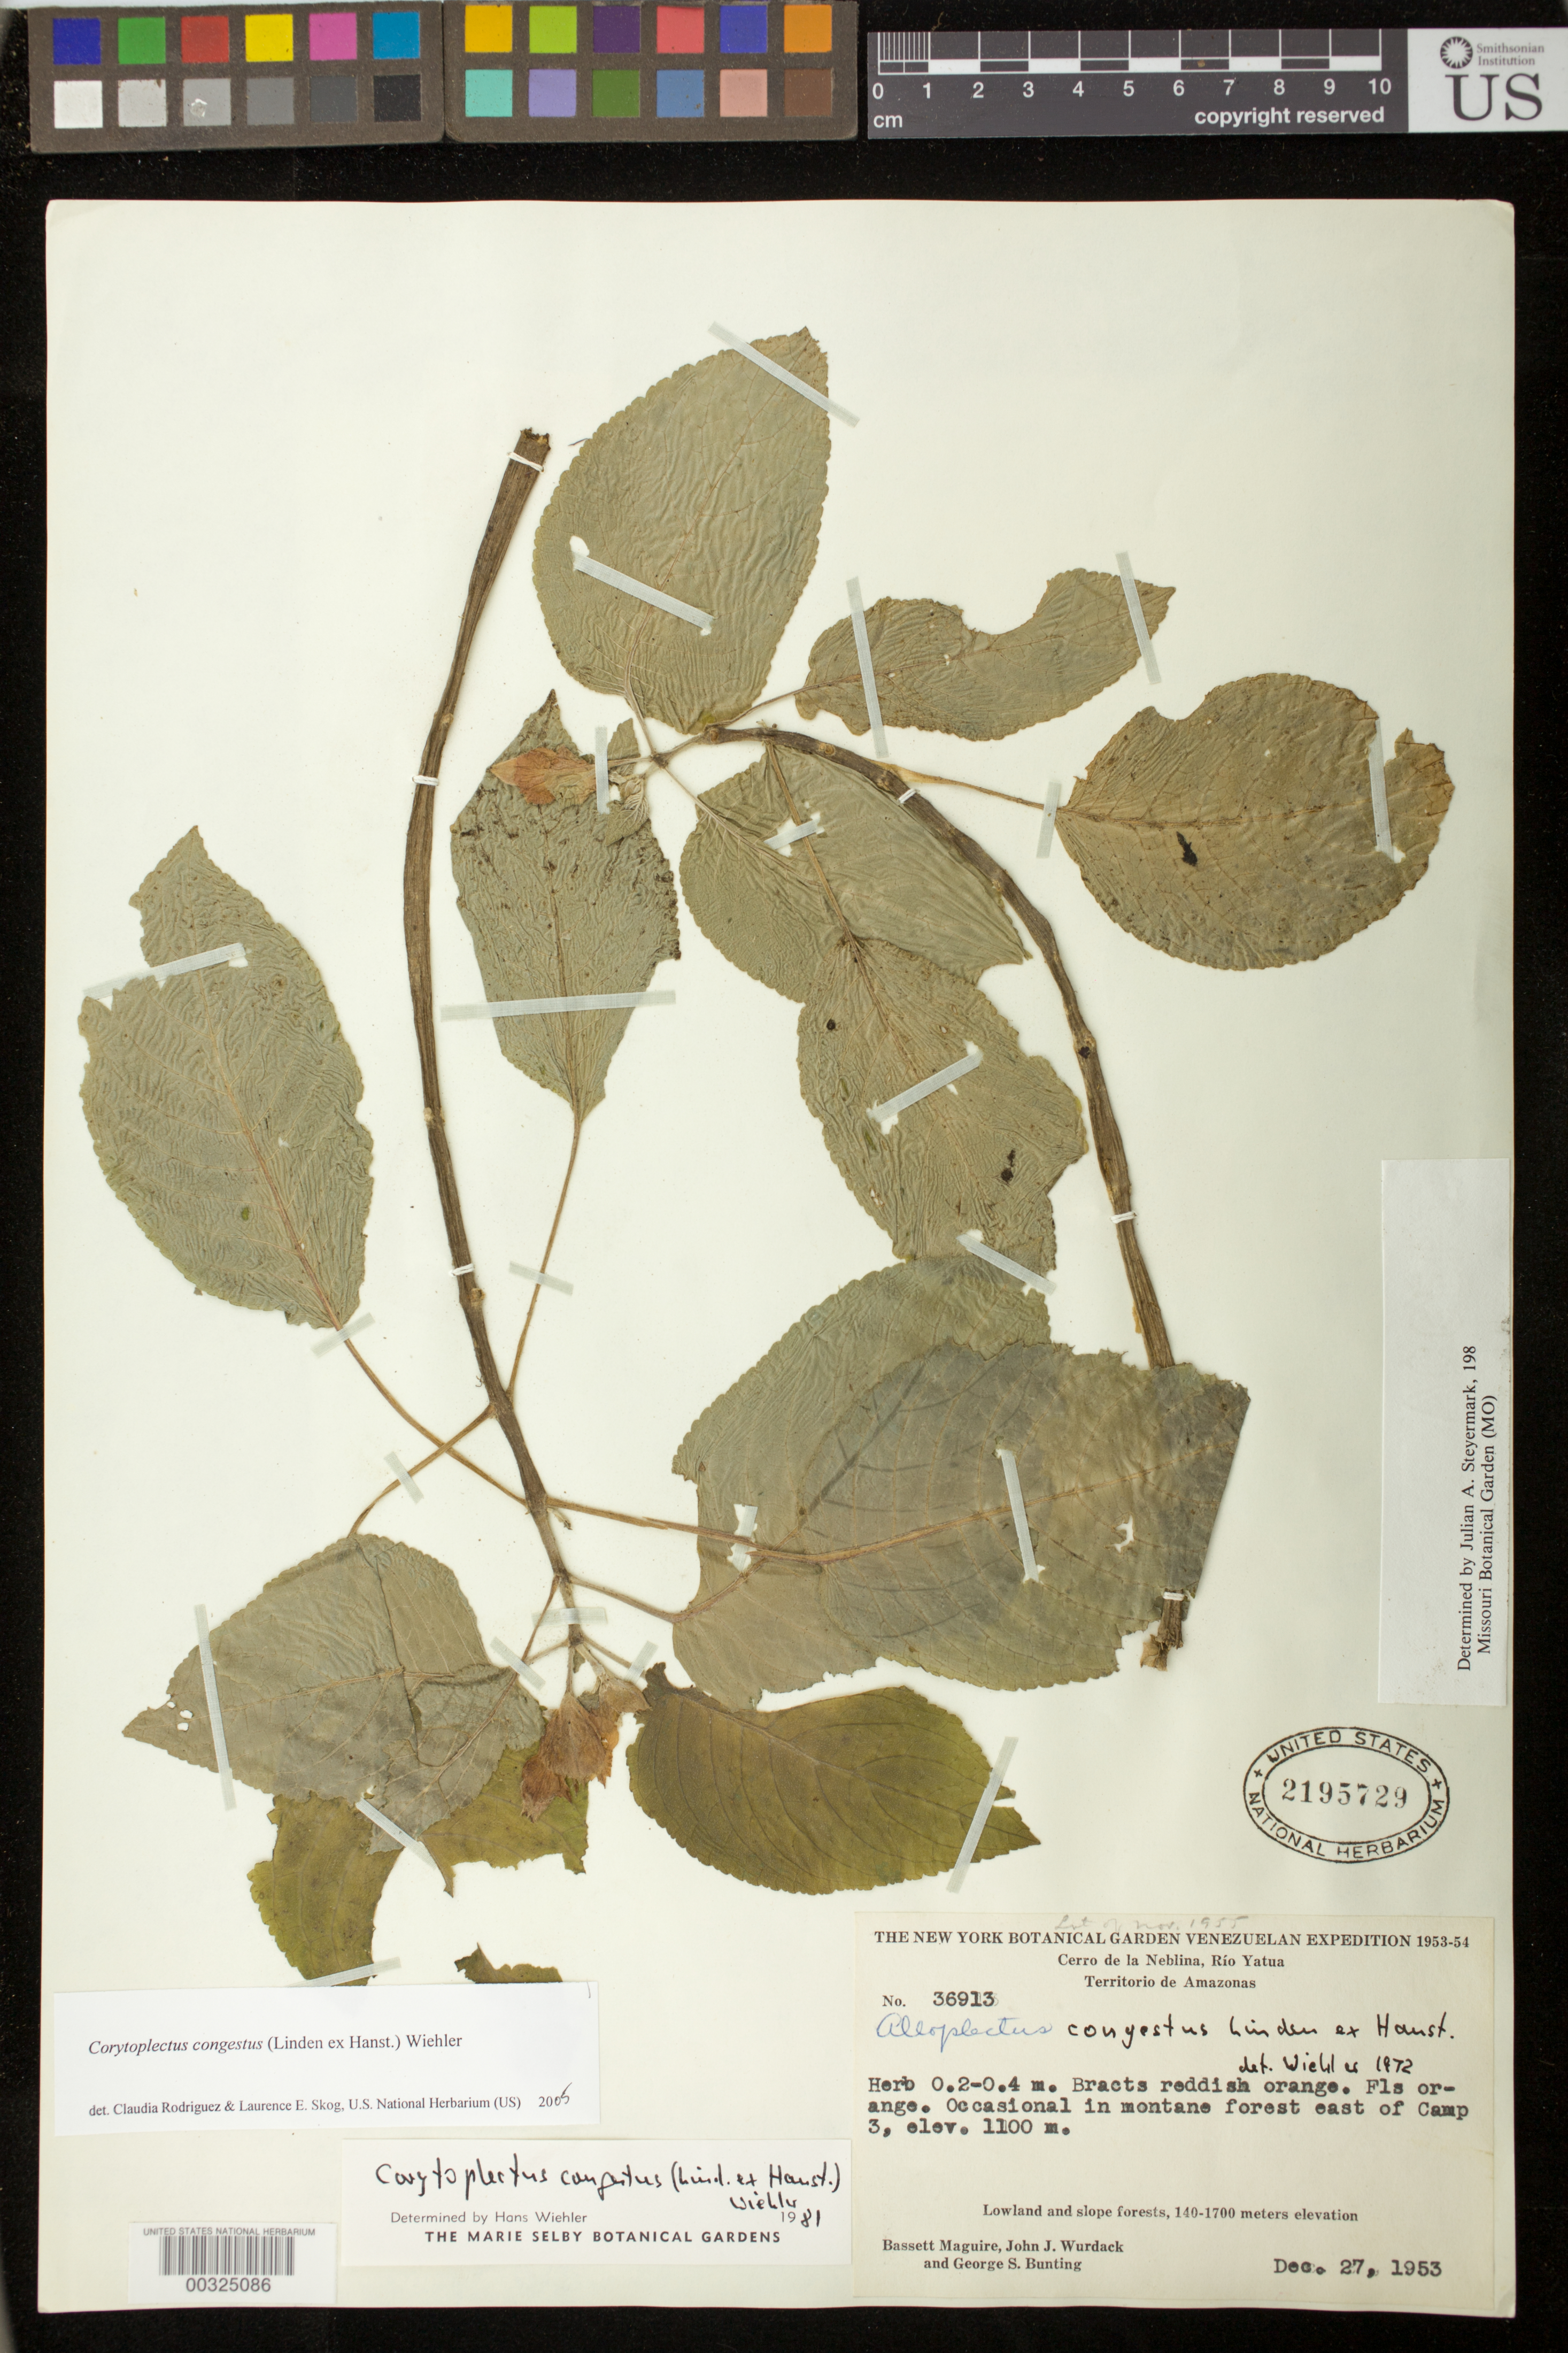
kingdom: Plantae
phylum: Tracheophyta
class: Magnoliopsida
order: Lamiales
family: Gesneriaceae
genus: Corytoplectus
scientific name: Corytoplectus congestus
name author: (Linden ex Hanst.) Wiehler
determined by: Rodríguez-Flores, C. I.; Skog, L. E.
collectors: B. Maguire, J. J. Wurdack & G. S. Bunting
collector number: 36913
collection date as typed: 27 Dec 1953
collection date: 1953-12-27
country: Venezuela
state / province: Amazonas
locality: Cerro de la Neblina, Rio Yatua, E of camp 3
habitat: Lowland and slope forests; occasional in montane forest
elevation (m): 1100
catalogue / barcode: US 2195729